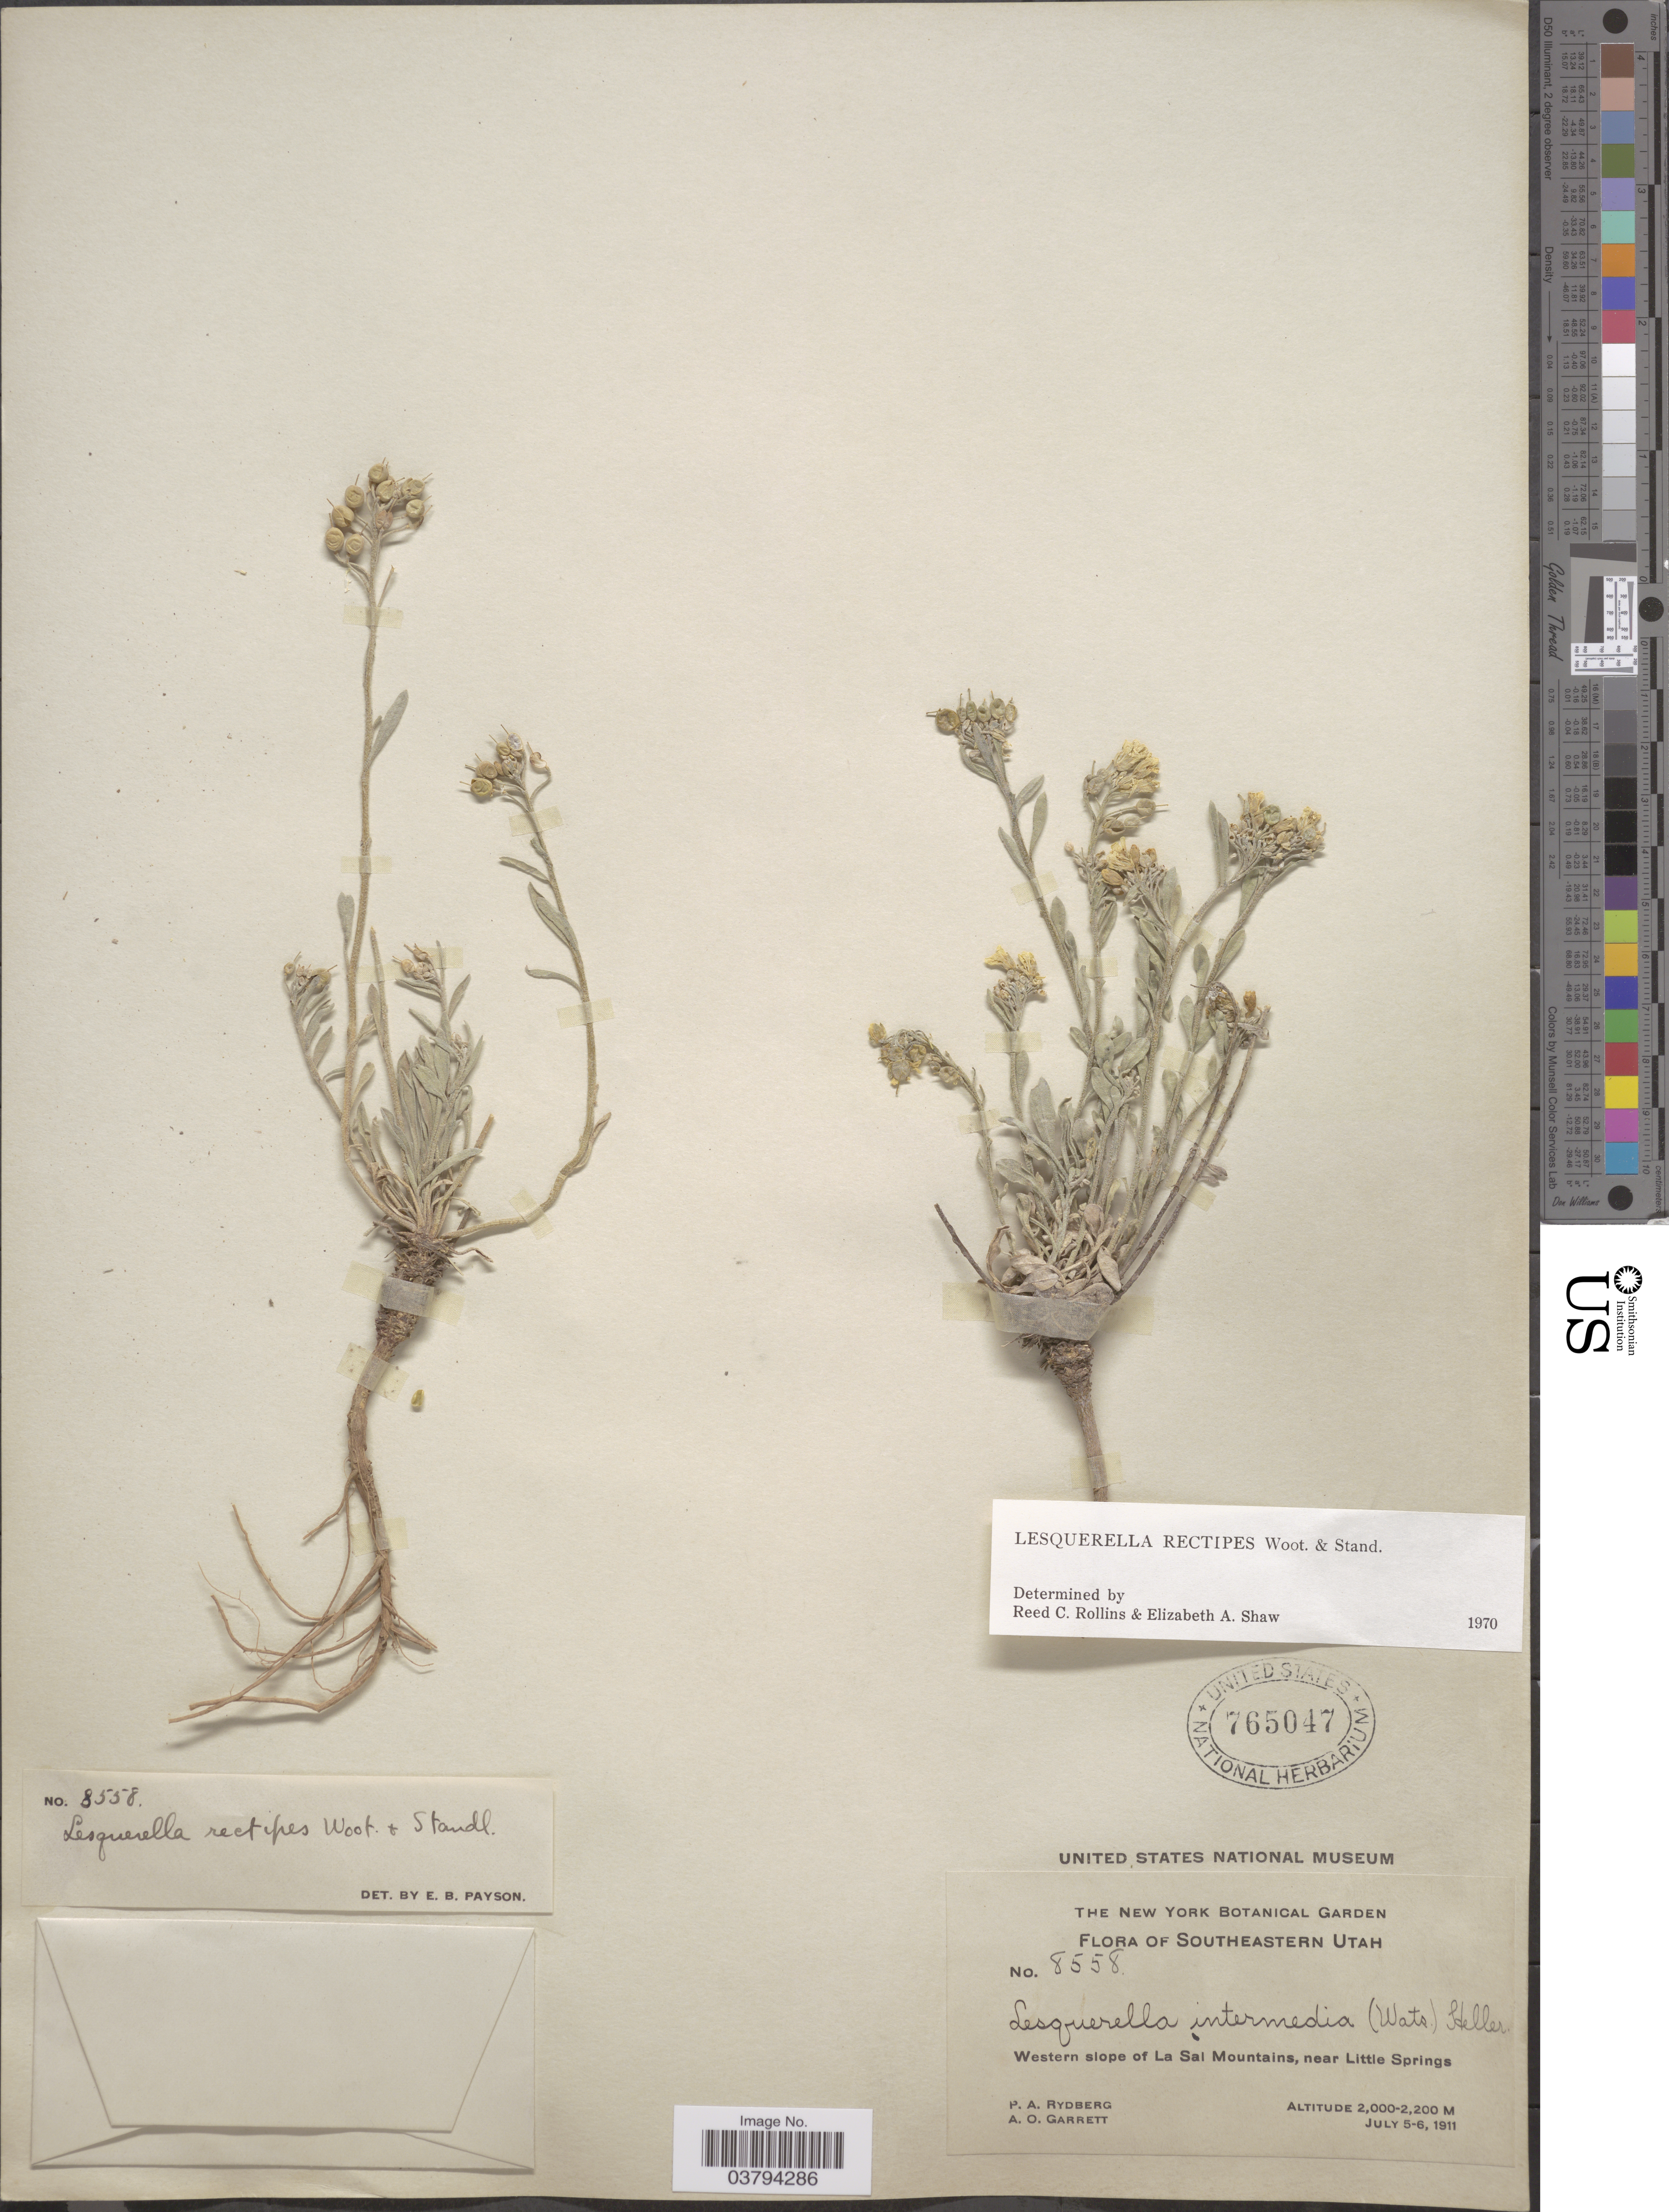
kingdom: Plantae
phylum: Tracheophyta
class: Magnoliopsida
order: Brassicales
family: Brassicaceae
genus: Lesquerella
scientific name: Lesquerella rectipes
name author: Wooton & Standl.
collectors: P. A. Rydberg & A. O. Garrett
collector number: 8558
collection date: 1911-07-05/1911-07-06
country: United States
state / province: Utah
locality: Southeastern Utah. Western slope of La Sal Mountains, near Little Springs.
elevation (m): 2000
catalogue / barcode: US 765047